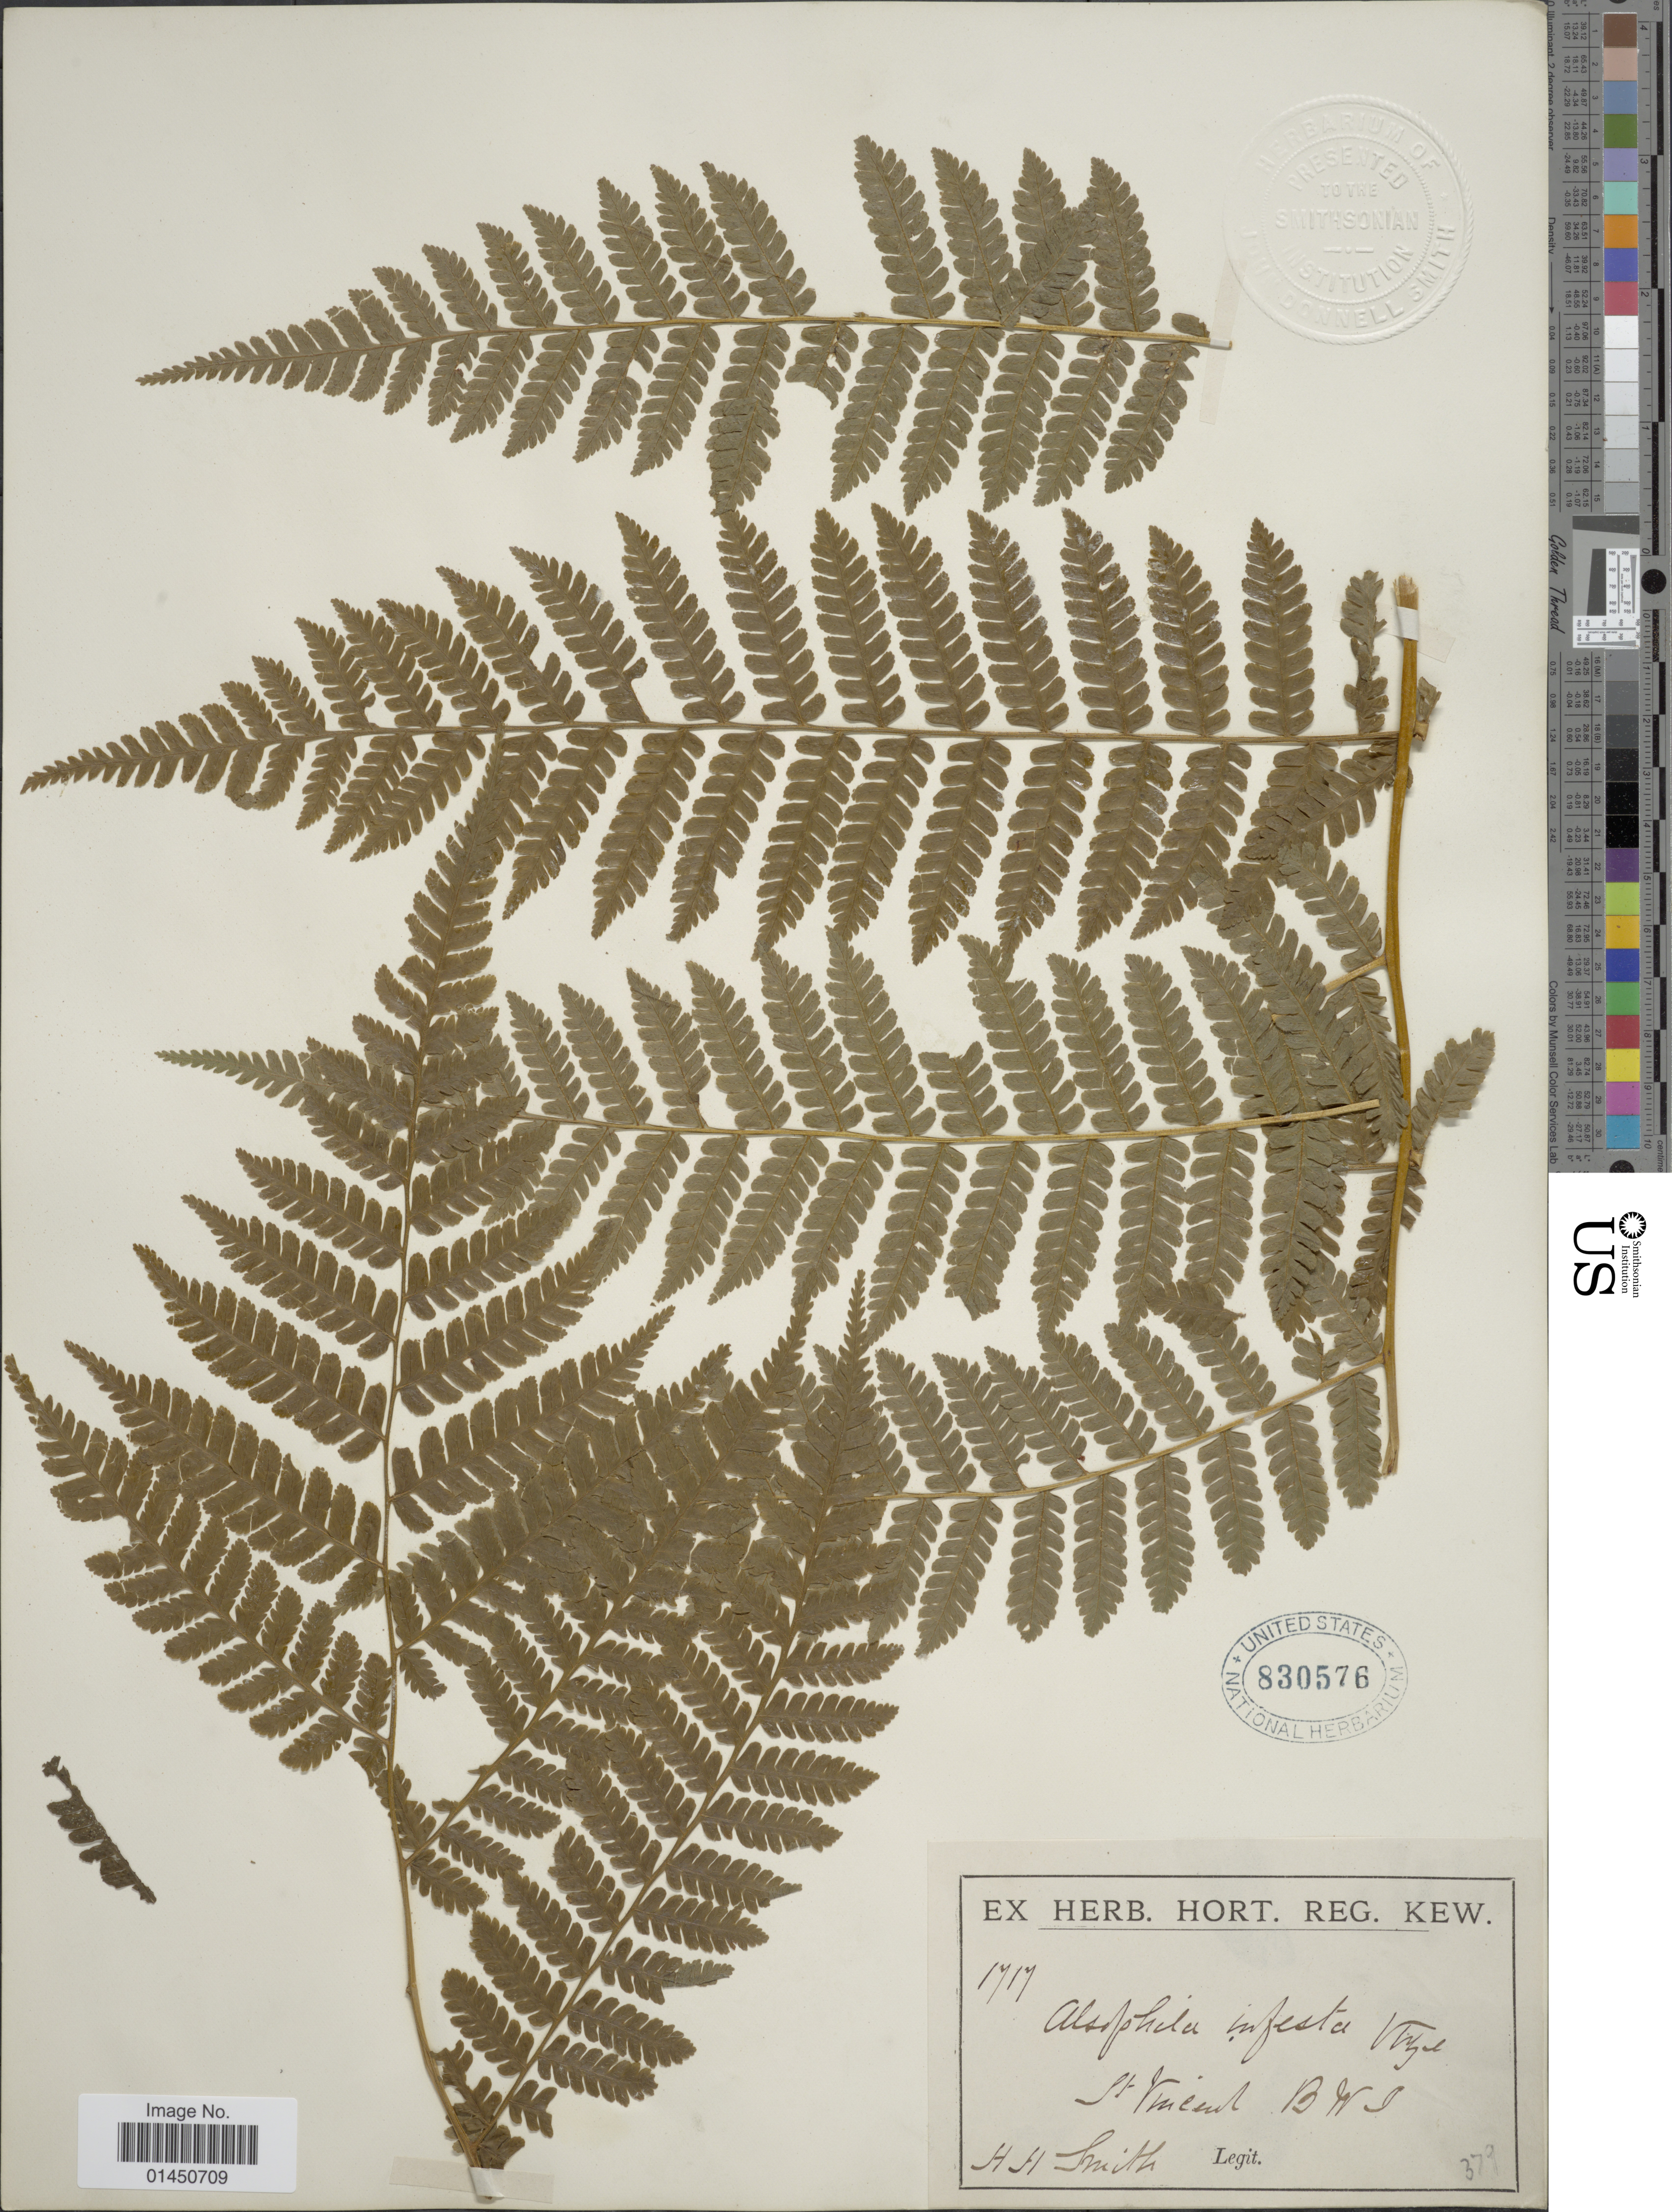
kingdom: Plantae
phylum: Tracheophyta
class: Polypodiopsida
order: Cyatheales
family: Cyatheaceae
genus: Cyathea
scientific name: Cyathea tenera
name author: (J. Sm. ex Hook.) T. Moore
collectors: H. H. Smith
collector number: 1717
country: St. Vincent - Grenadines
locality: St. Vincent.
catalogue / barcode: US 830576